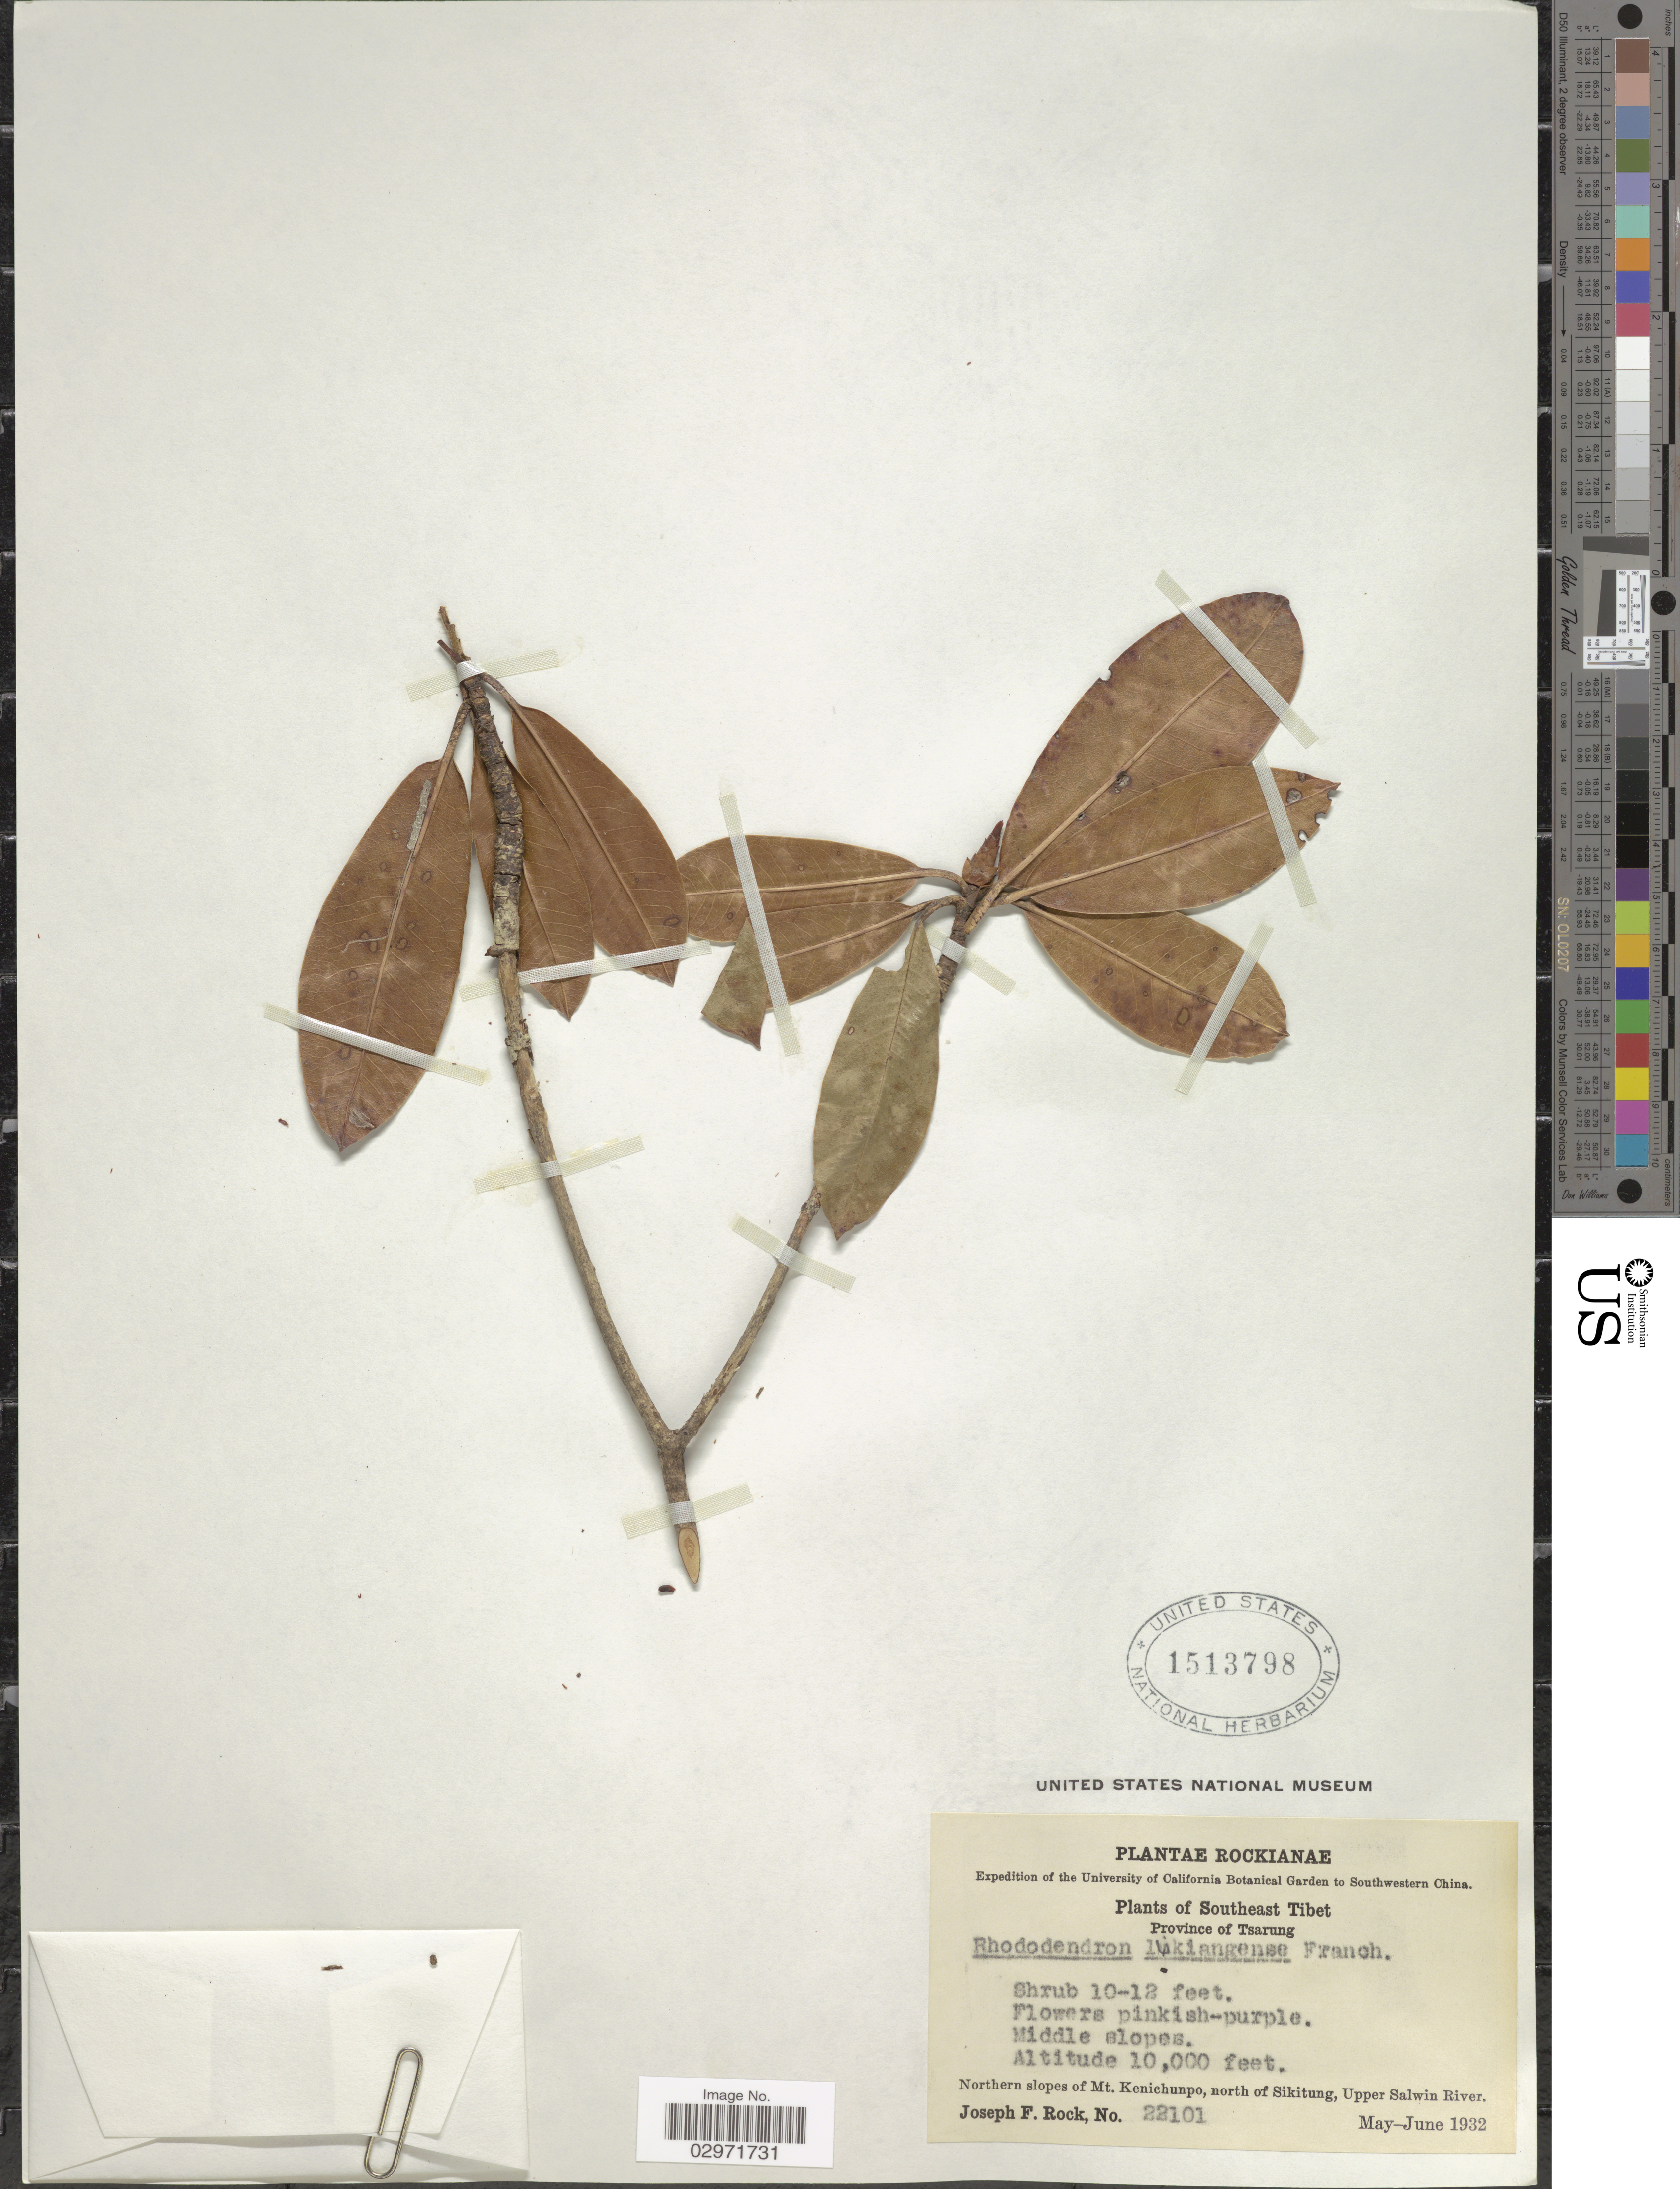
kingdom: Plantae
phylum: Tracheophyta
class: Magnoliopsida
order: Ericales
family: Ericaceae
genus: Rhododendron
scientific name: Rhododendron lukiangense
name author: Franch.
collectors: J. F. Rock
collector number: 22101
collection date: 1932-05/1932-06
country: China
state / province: Xizang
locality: Southwestern China. Southeast Tibet. Province of Tsarung. Northern slopes of Mt. Kenichunpo, north of Sikitung, Upper Salwin River.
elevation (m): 3048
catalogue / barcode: US 1513798